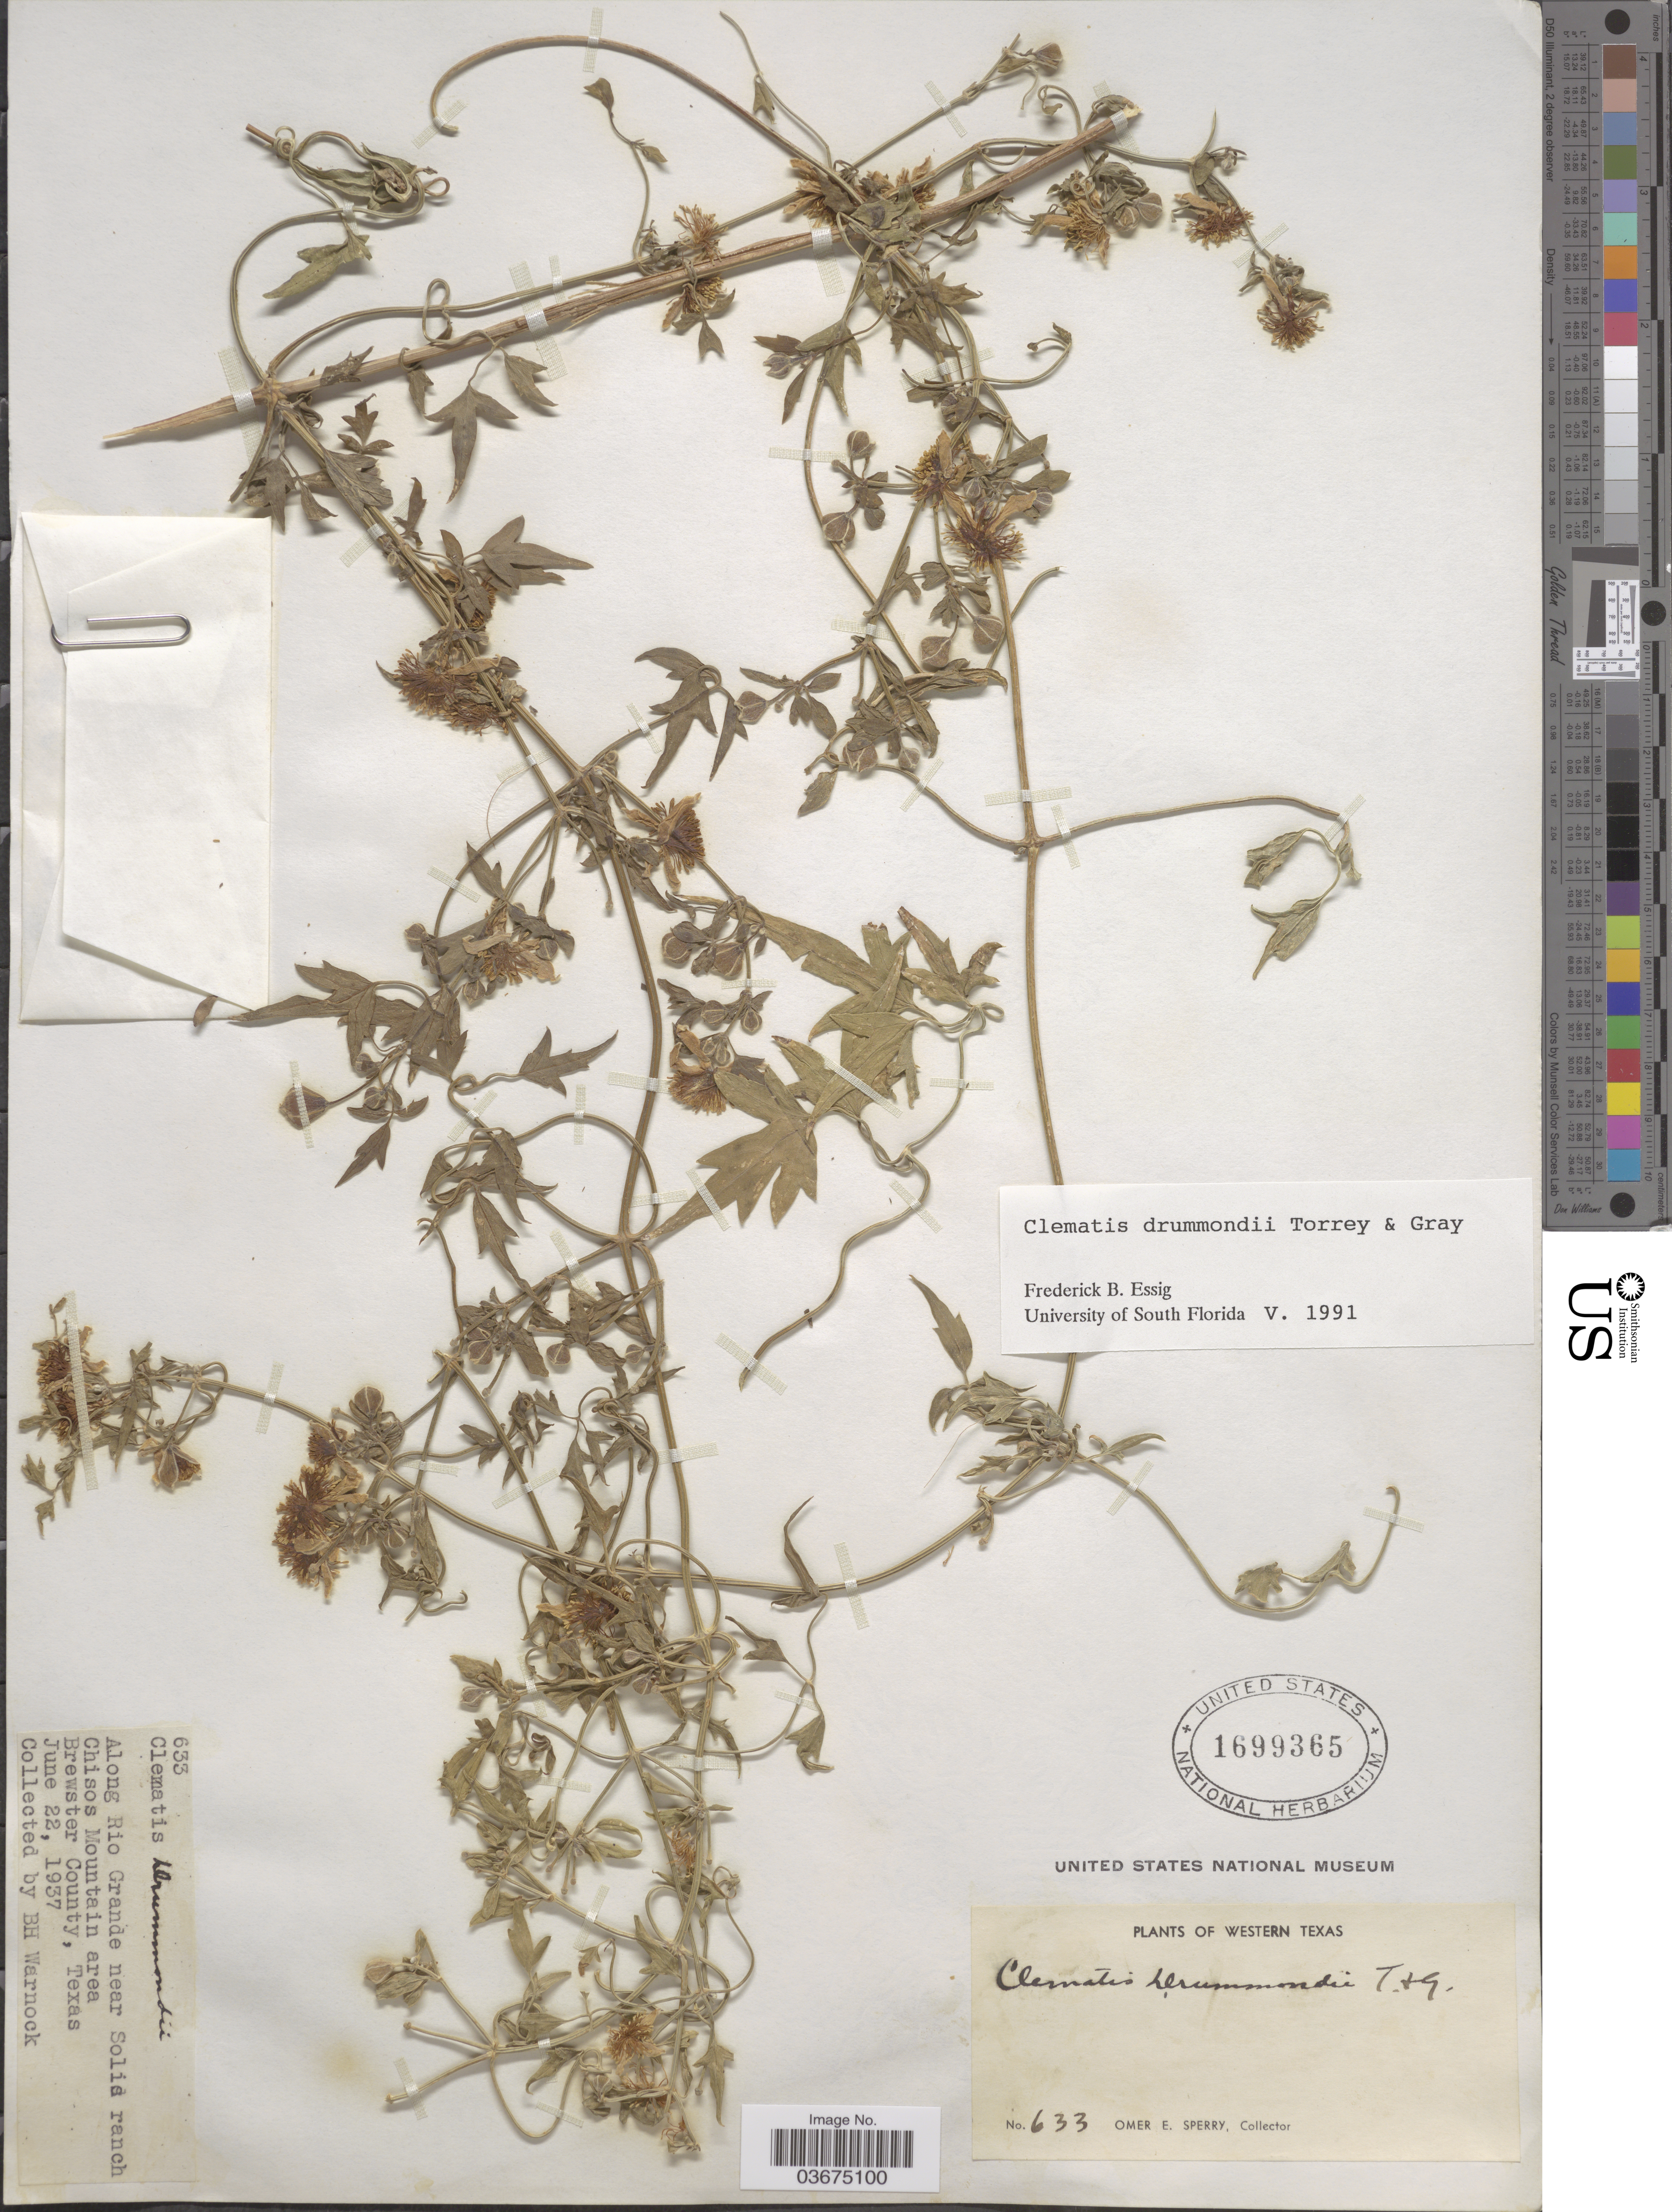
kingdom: Plantae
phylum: Tracheophyta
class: Magnoliopsida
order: Ranunculales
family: Ranunculaceae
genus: Clematis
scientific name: Clematis drummondii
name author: Torr. & A. Gray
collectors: O. E. Sperry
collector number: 633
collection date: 1937-06-22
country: United States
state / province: Texas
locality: Western Texas. Along Rio Grande near Solia ranch, Chisos Mountain area. Brewster County.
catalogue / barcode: US 1699365